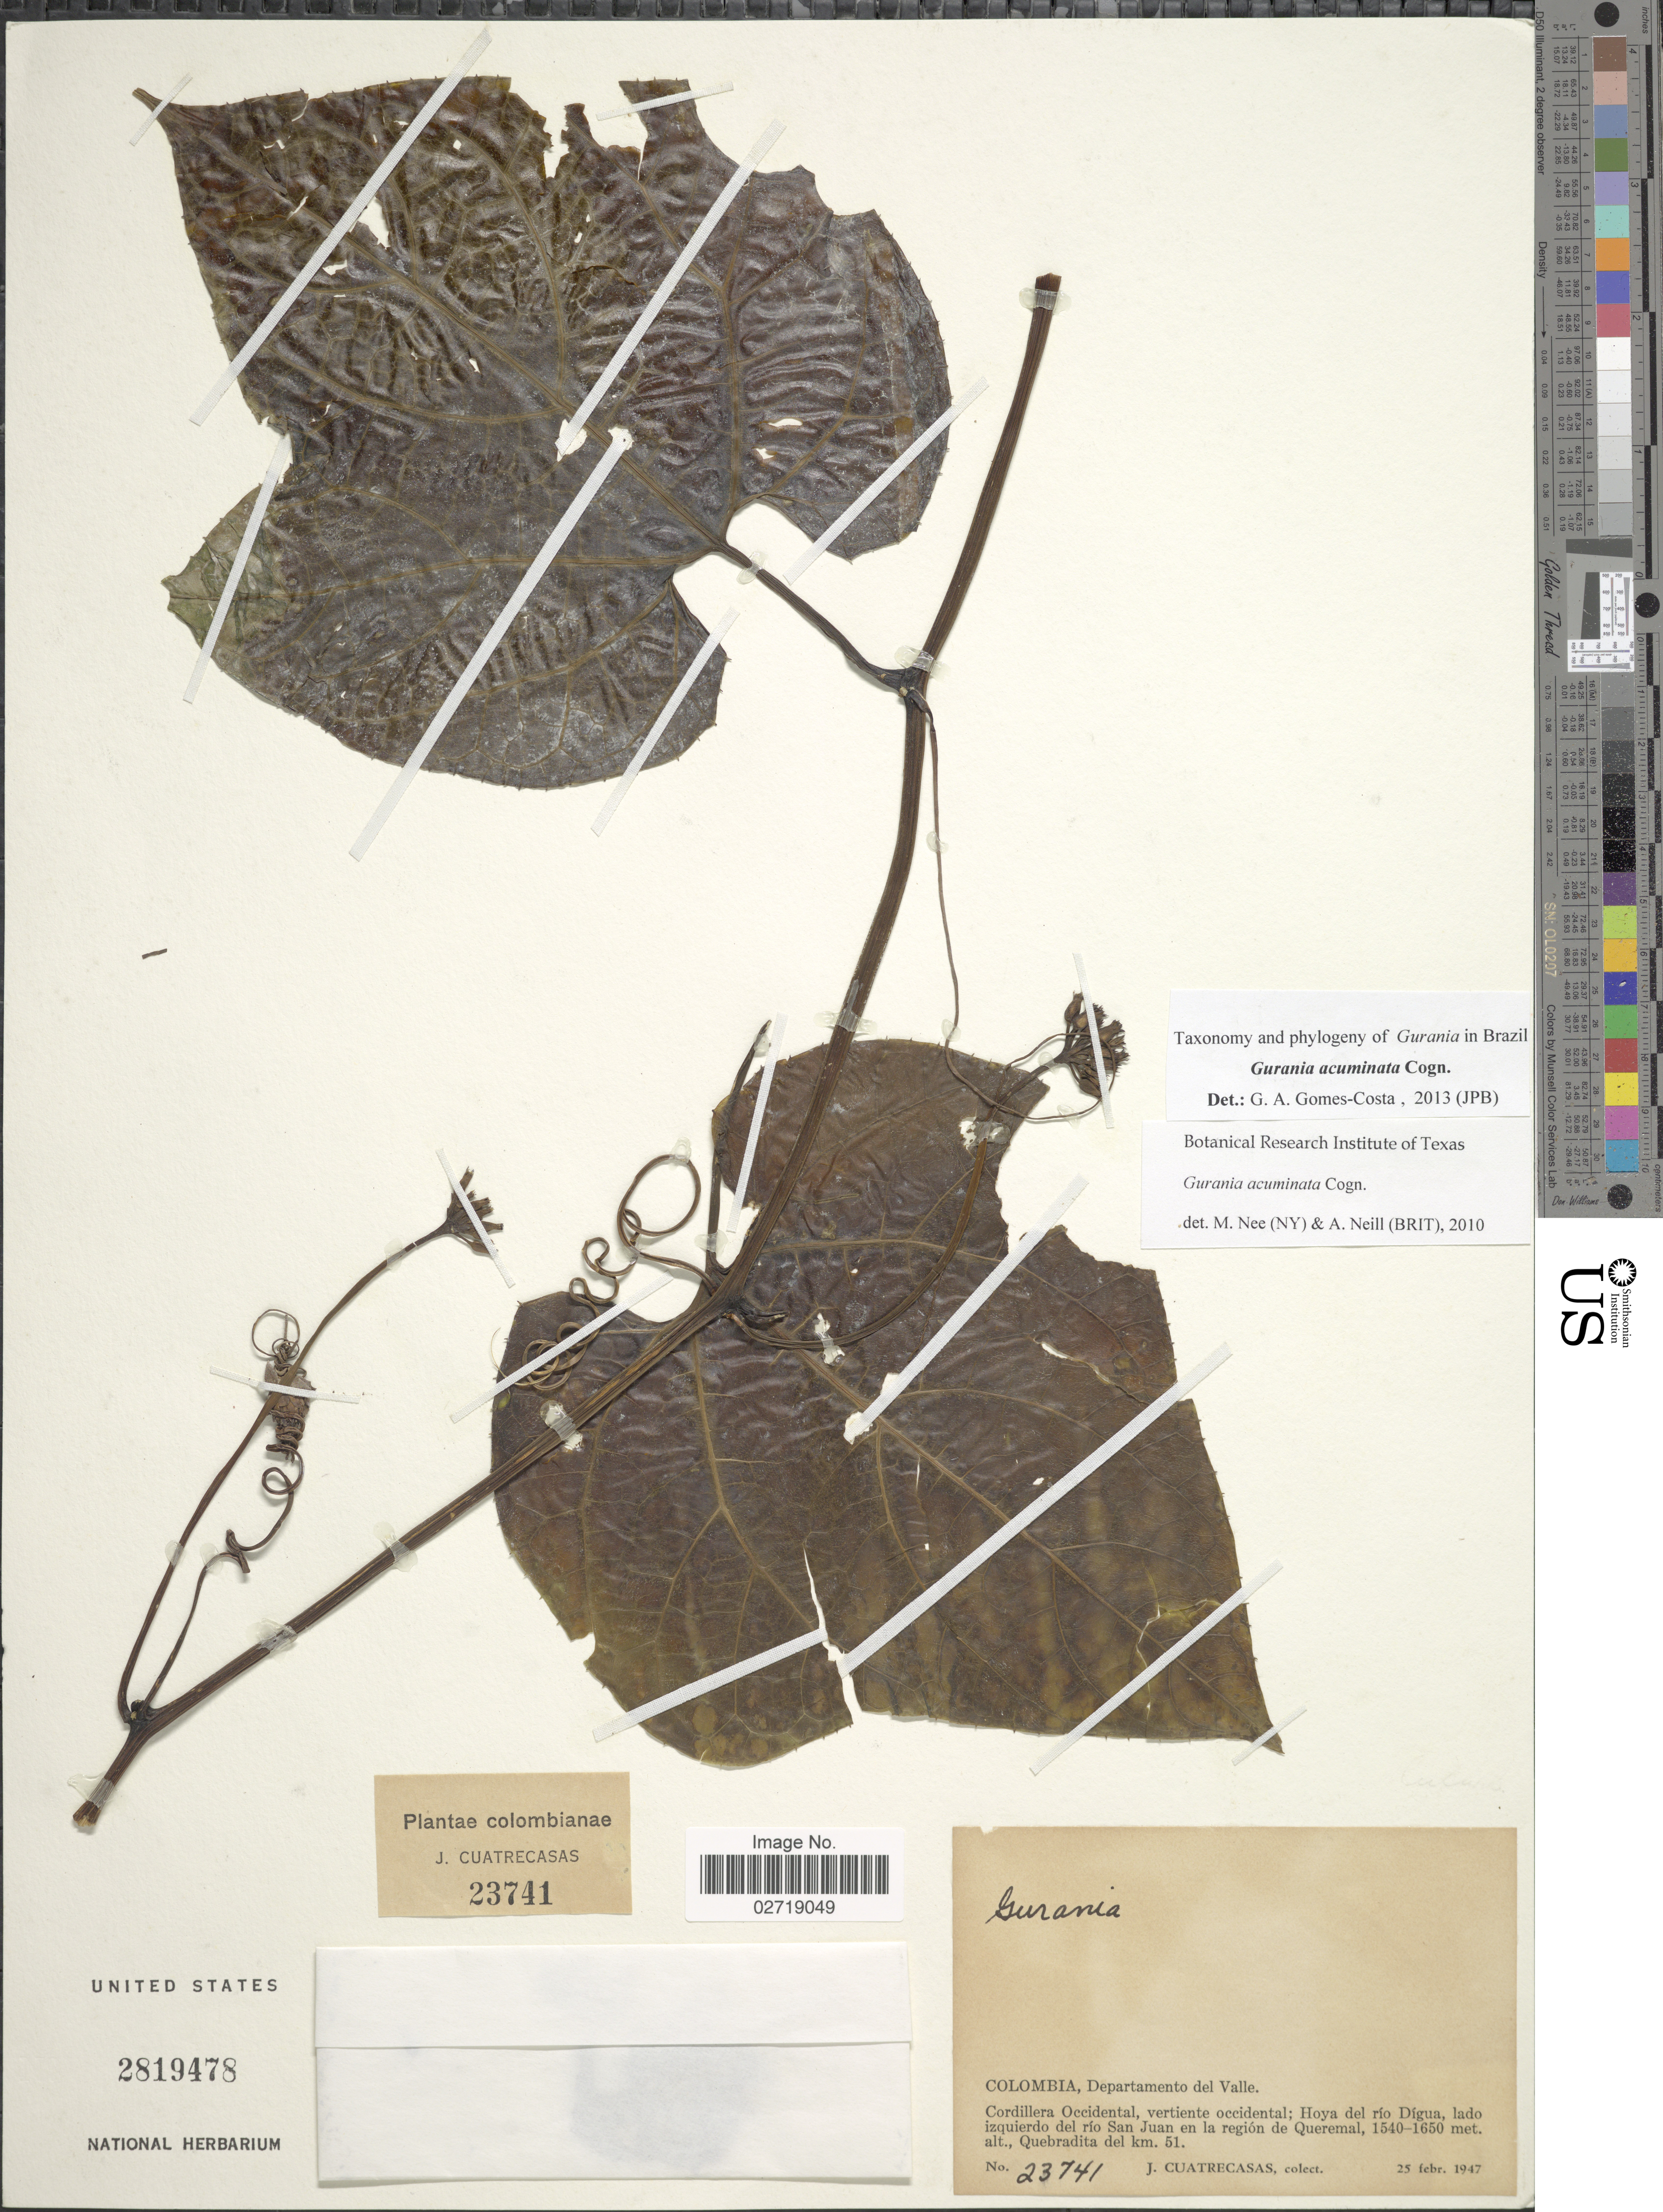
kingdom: Plantae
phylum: Tracheophyta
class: Magnoliopsida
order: Cucurbitales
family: Cucurbitaceae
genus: Gurania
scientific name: Gurania acuminata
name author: Cogn.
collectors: J. Cuatrecasas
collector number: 23741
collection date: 1947-02-25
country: Colombia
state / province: Valle del Cauca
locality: Departamento del Valle. Cordillera Occidental, vertiente occidental: Hoya del rio Digua, lado izquierdo del rio San Juan en la region de Queremal. Quebradita del km. 51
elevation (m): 1540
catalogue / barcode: US 2819478